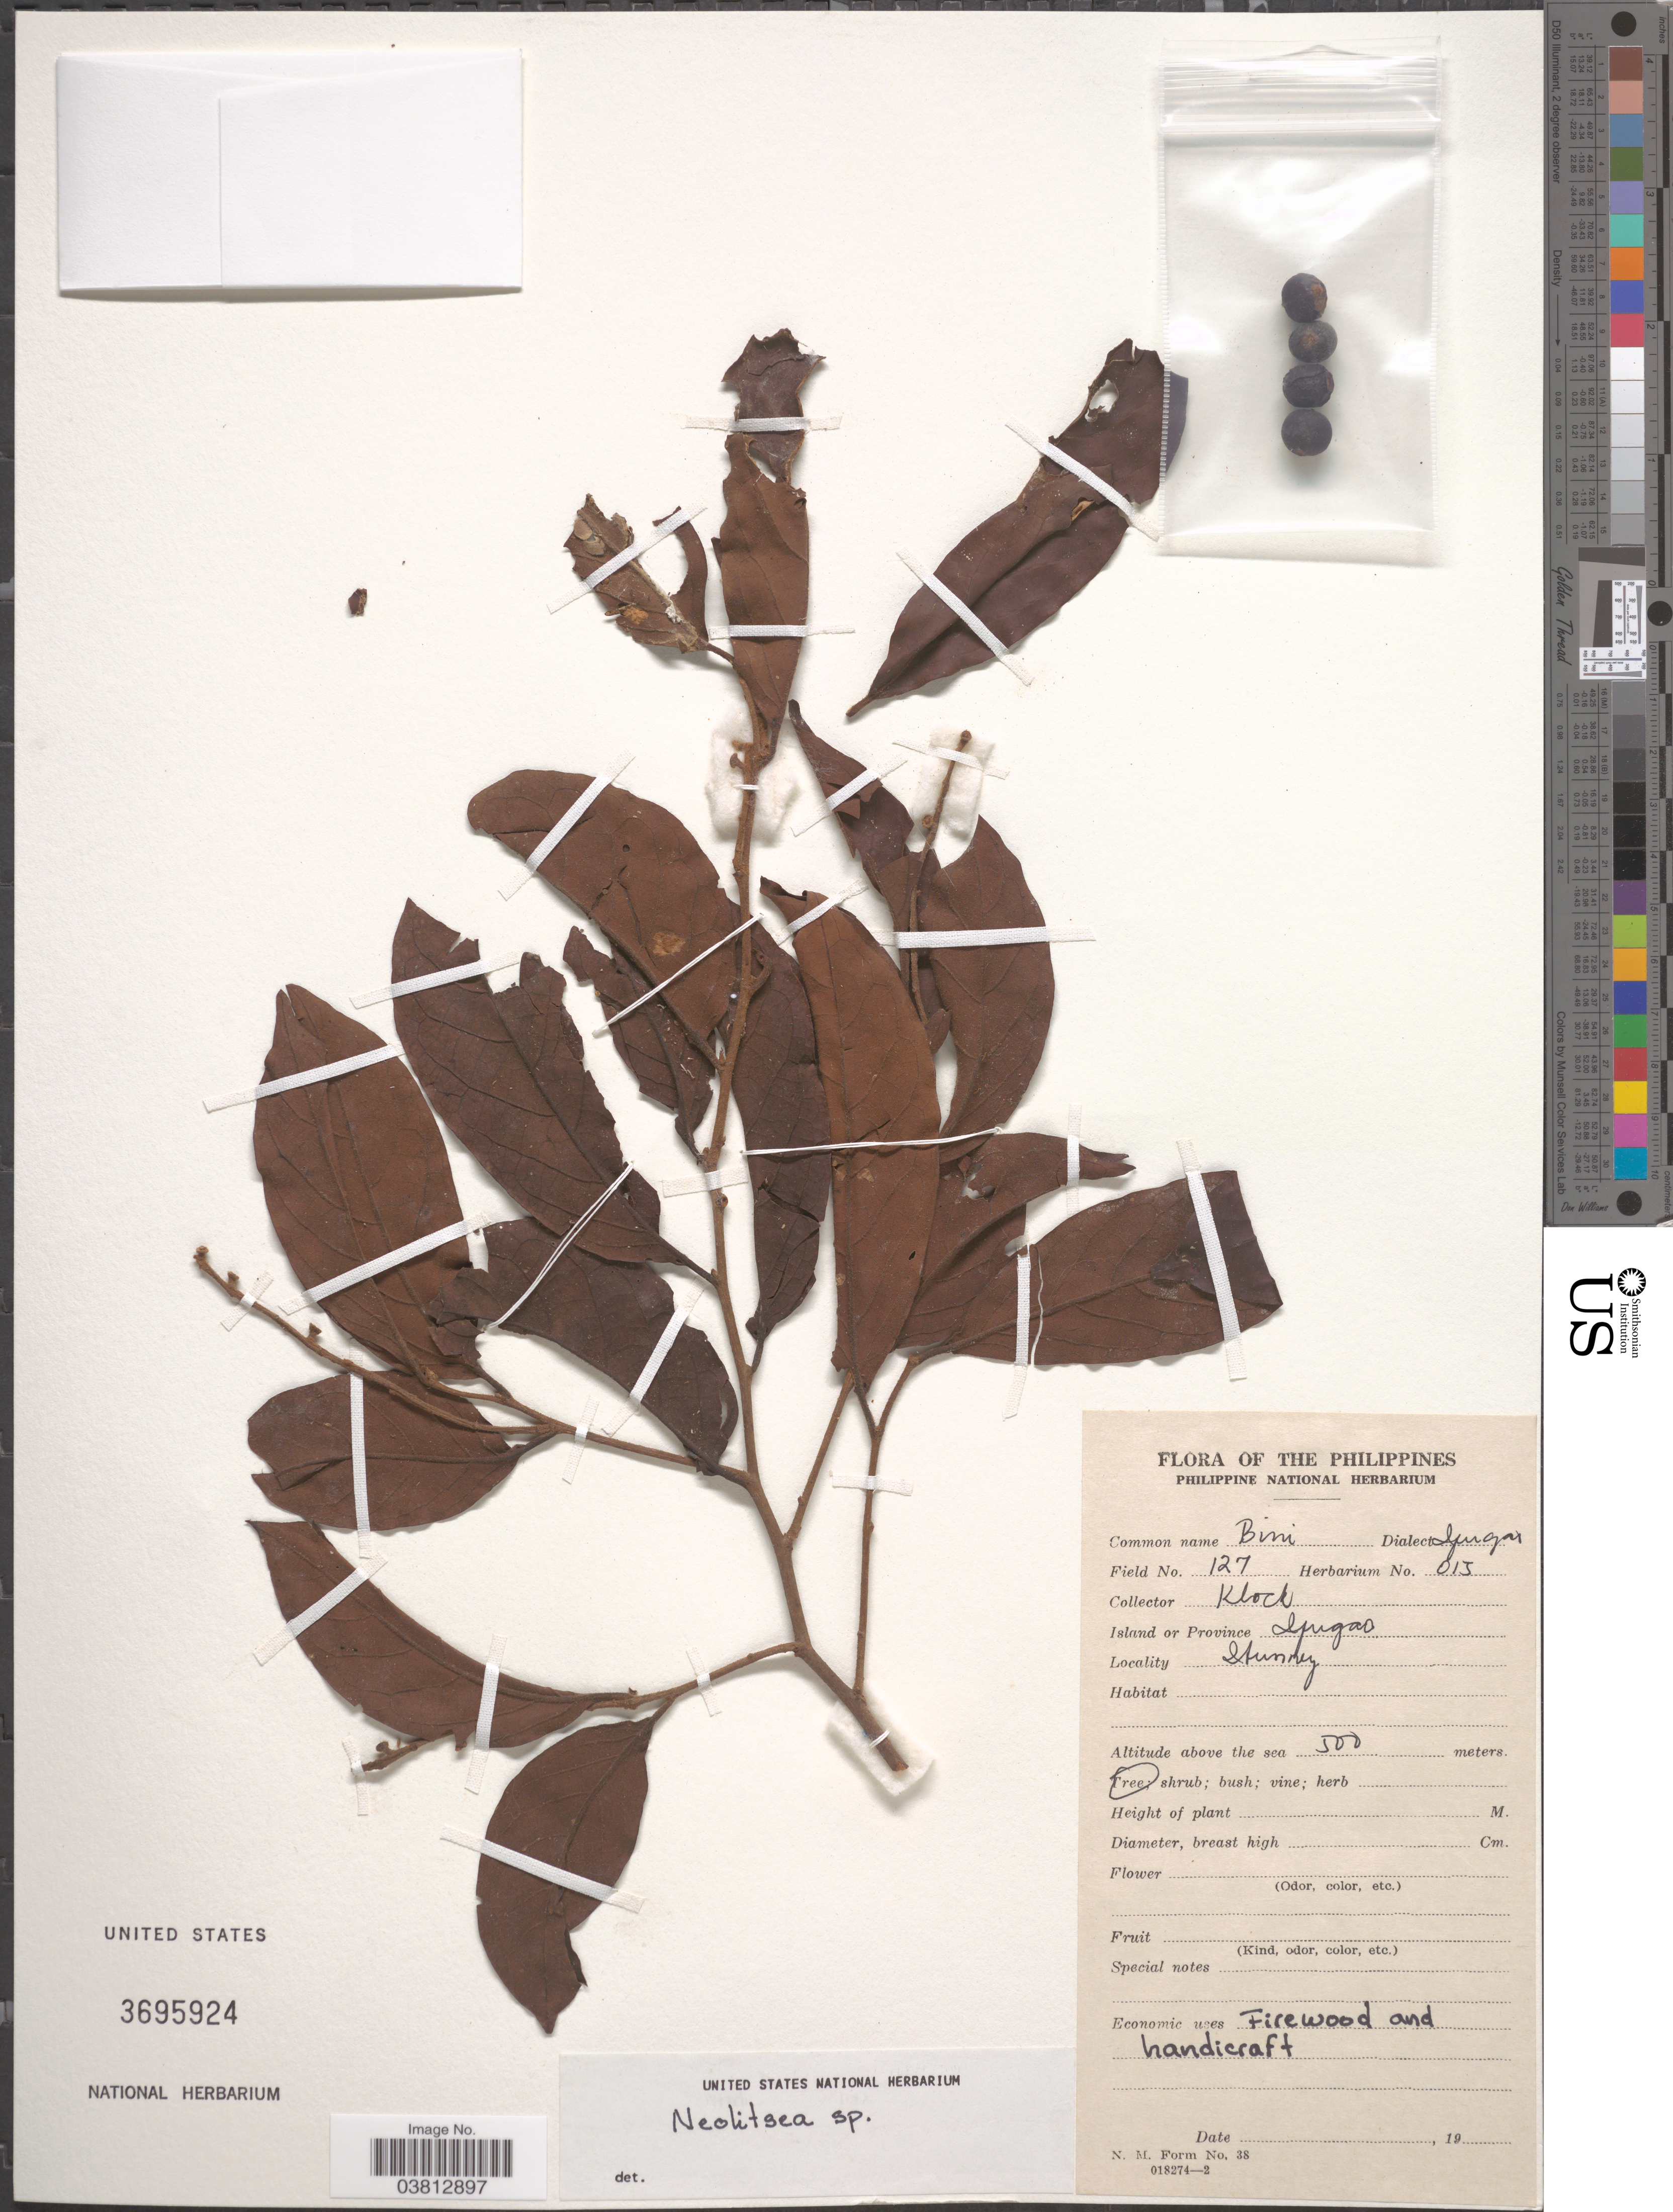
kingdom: Plantae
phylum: Tracheophyta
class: Magnoliopsida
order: Laurales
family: Lauraceae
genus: Neolitsea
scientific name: Neolitsea sp.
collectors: Klock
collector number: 127/013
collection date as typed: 19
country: Philippines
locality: Island or Province Ifugao. Ibunney.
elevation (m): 500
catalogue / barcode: US 3695924